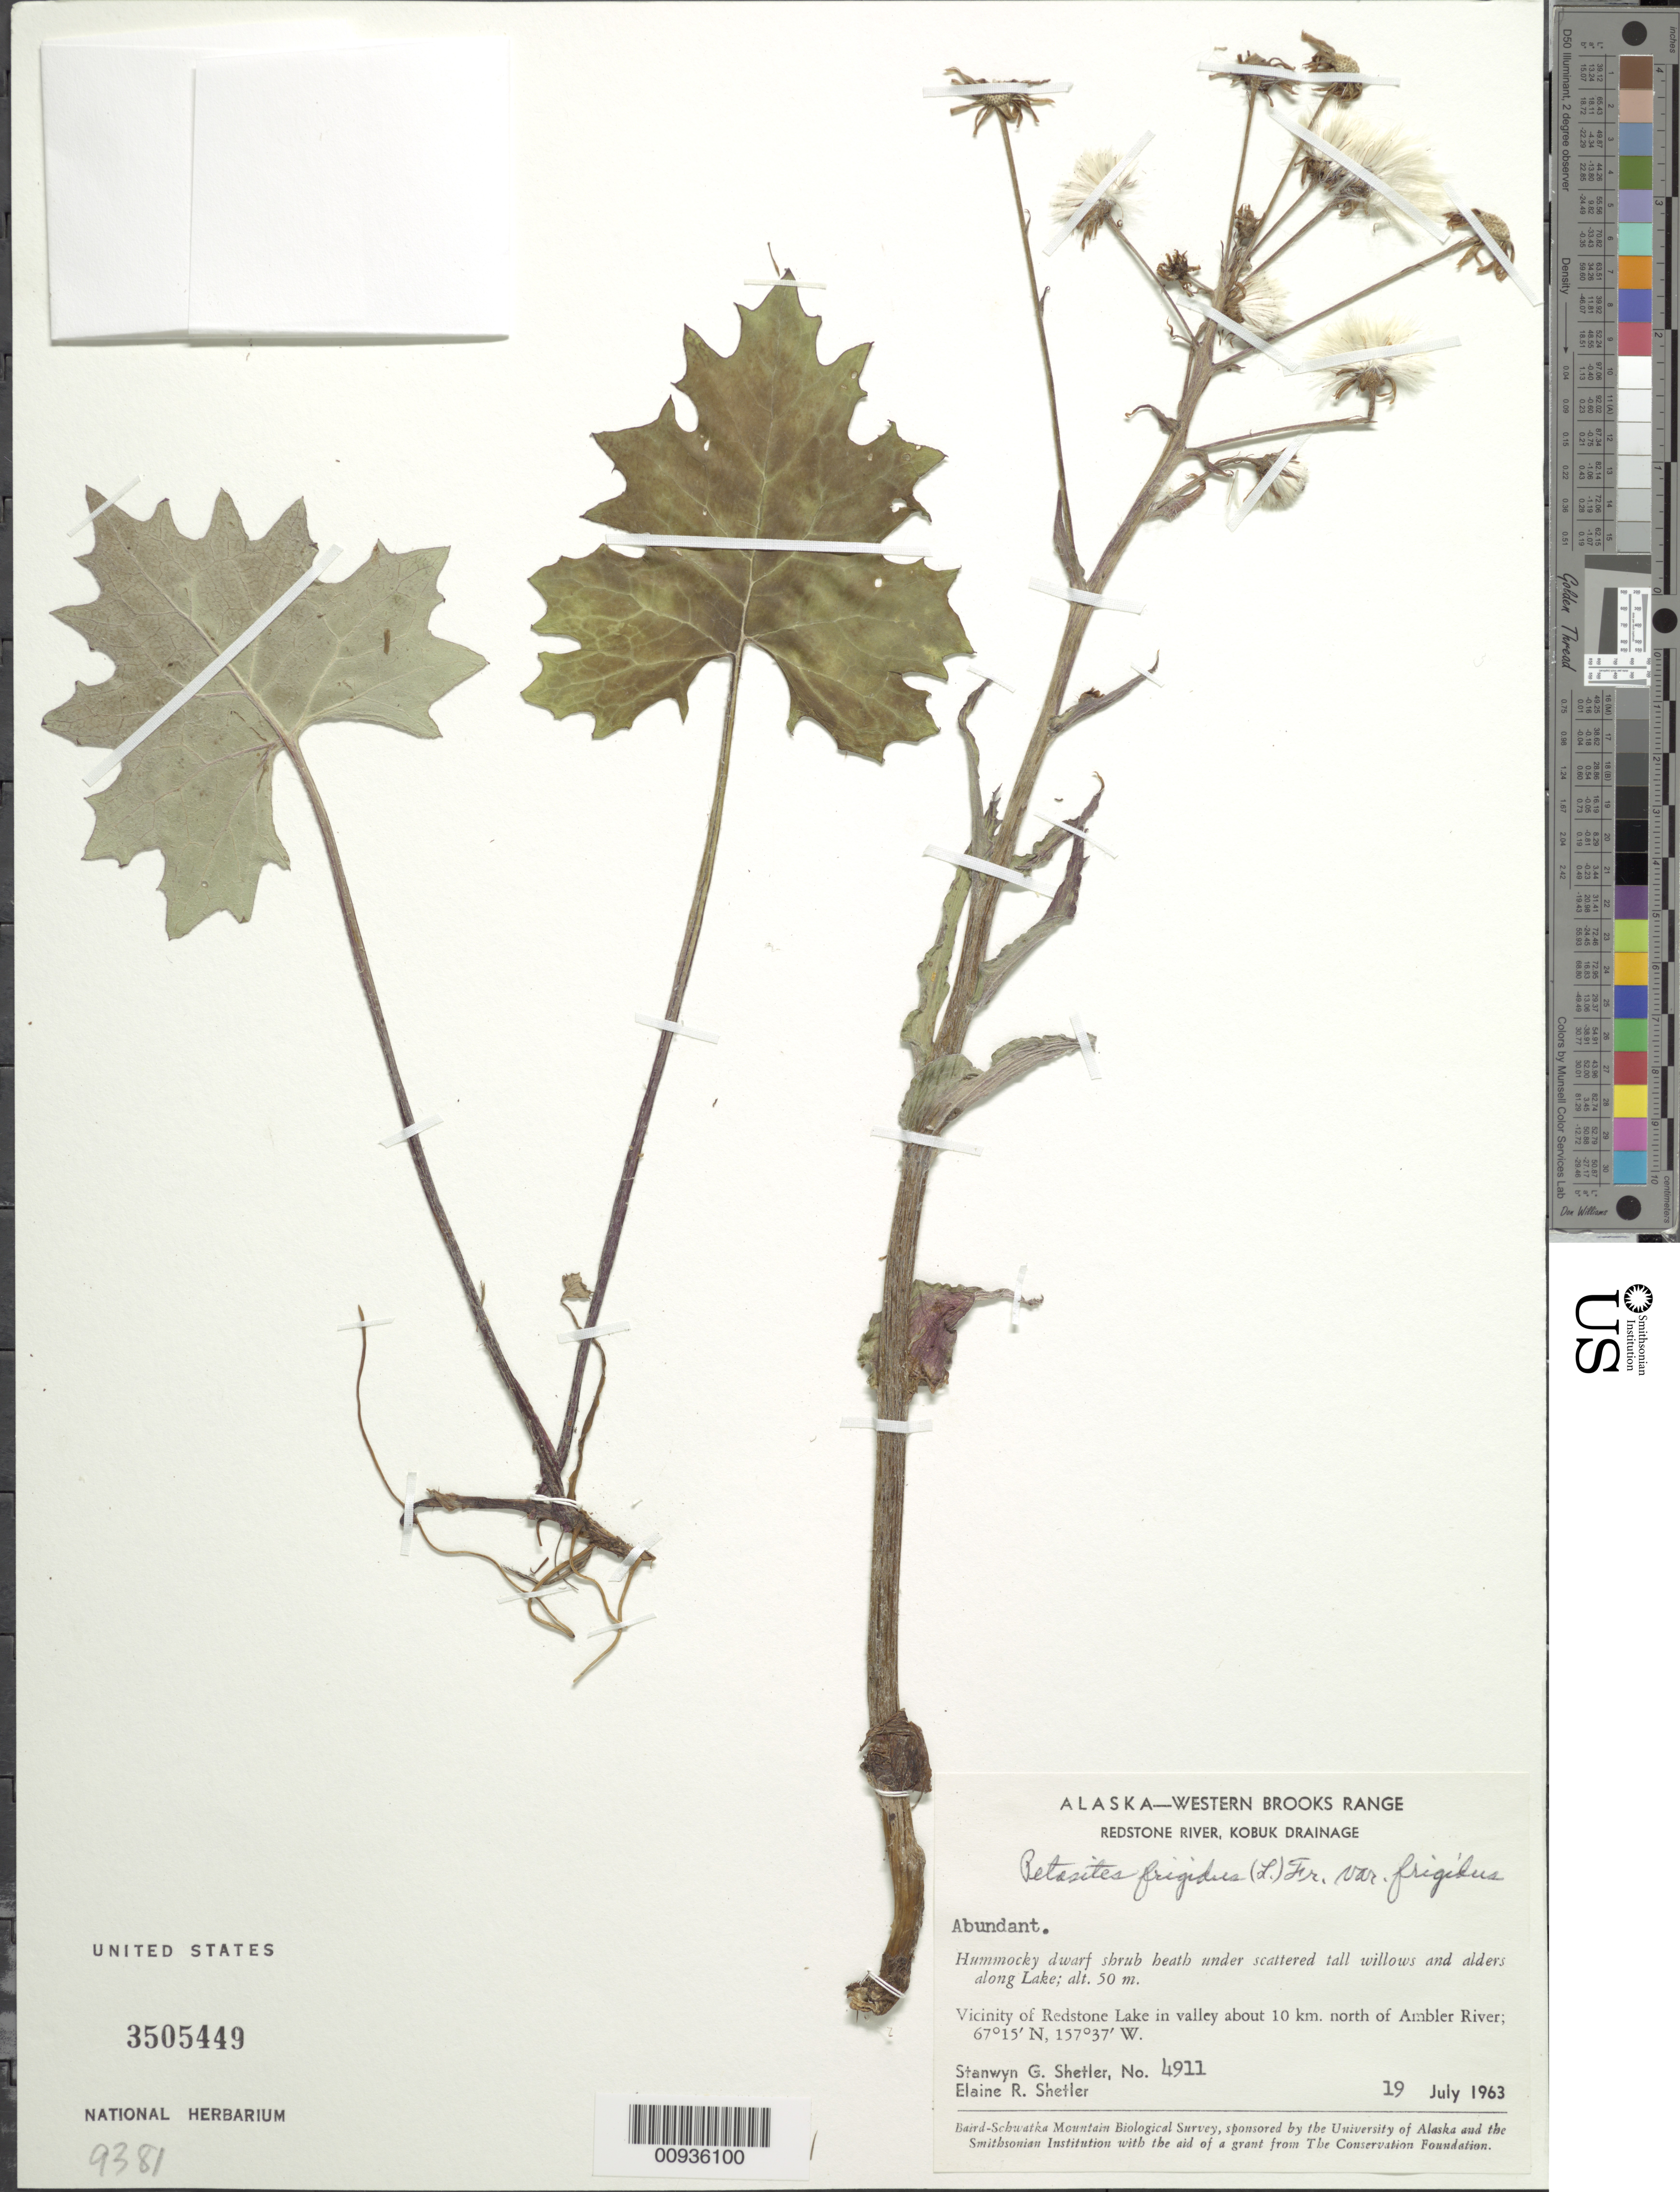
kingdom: Plantae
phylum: Tracheophyta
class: Magnoliopsida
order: Asterales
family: Asteraceae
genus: Petasites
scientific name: Petasites frigidus var. frigidus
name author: (L.) Fr.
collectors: S. Shetler & E. R. Shetler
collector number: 4911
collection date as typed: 19 Jul 1963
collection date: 1963-07-19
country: United States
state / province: Alaska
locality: Vicinity of Redstone Lake in valley about 10 km. north of Ambler River. Western Brooks Range, Redstone River, Kobuk Drainage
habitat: Hummocky dwarf shrub heath under scattered tall willows and alders along Lake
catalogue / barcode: US 3505449